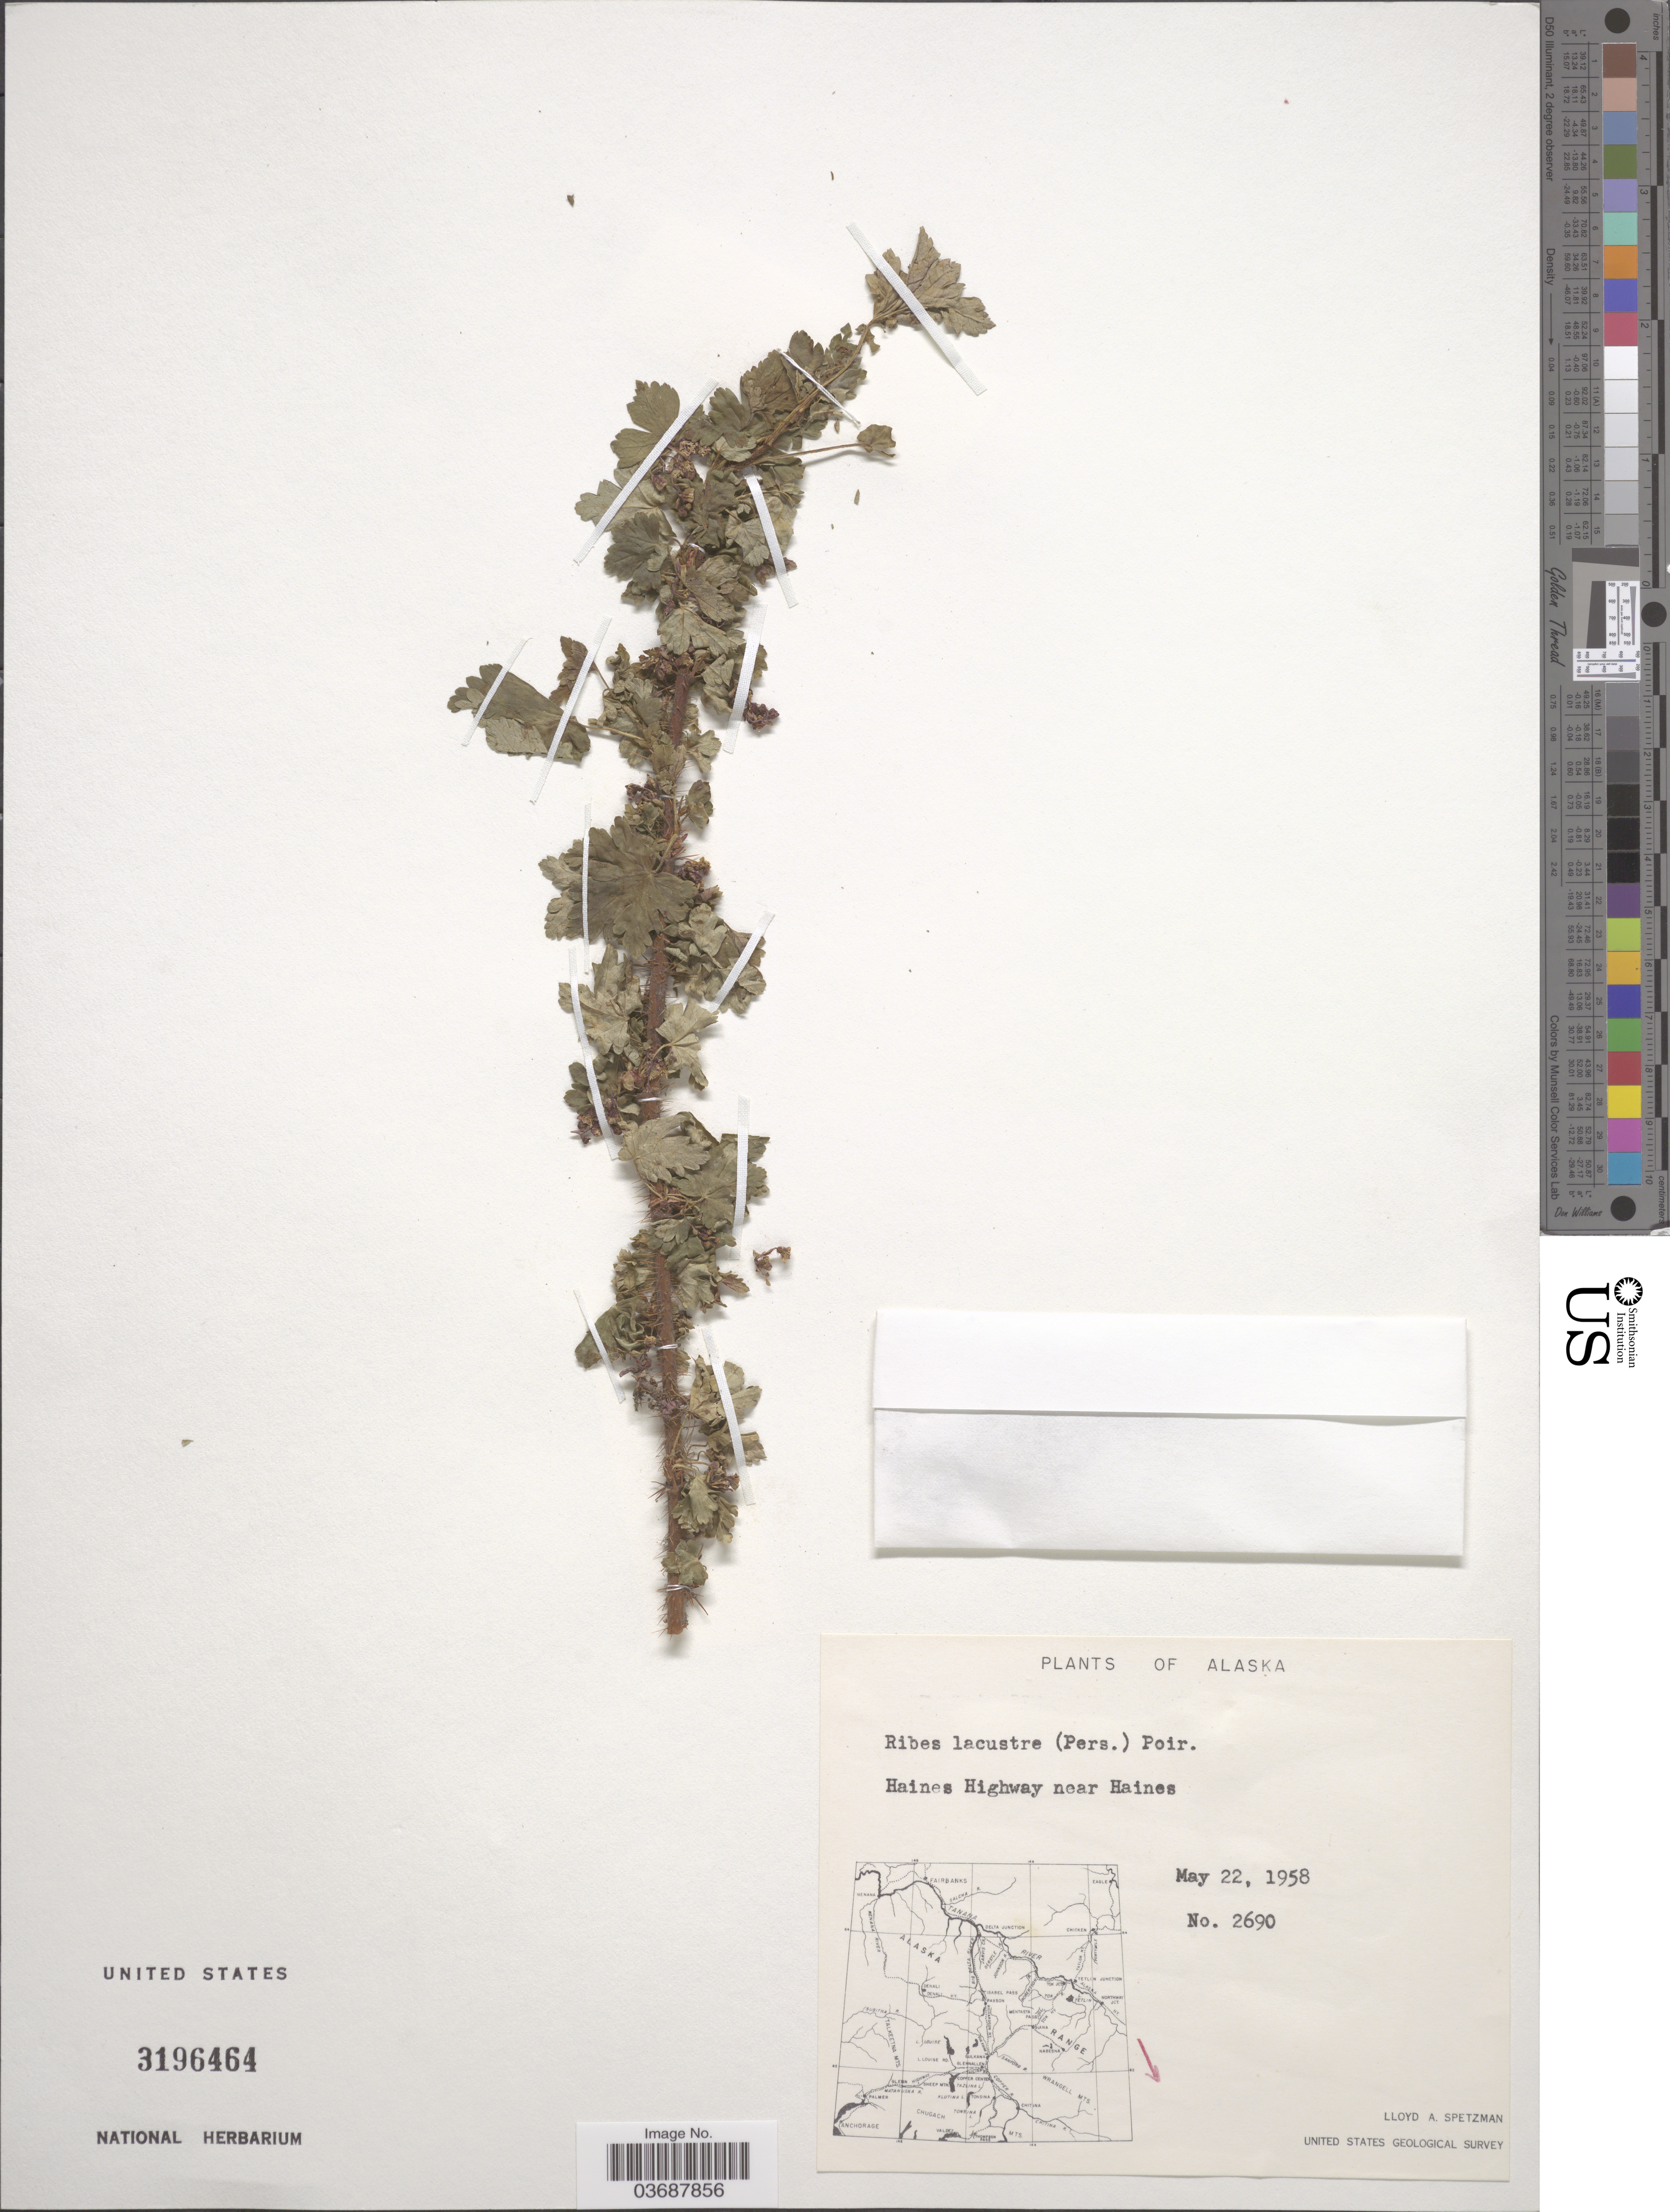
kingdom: Plantae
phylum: Tracheophyta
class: Magnoliopsida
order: Saxifragales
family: Grossulariaceae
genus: Ribes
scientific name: Ribes lacustre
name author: (Pers.) Poir.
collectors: L. Spetzman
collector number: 2690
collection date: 1958-05-22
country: United States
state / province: Alaska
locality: Haines Highway near Haines.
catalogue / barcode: US 3196464